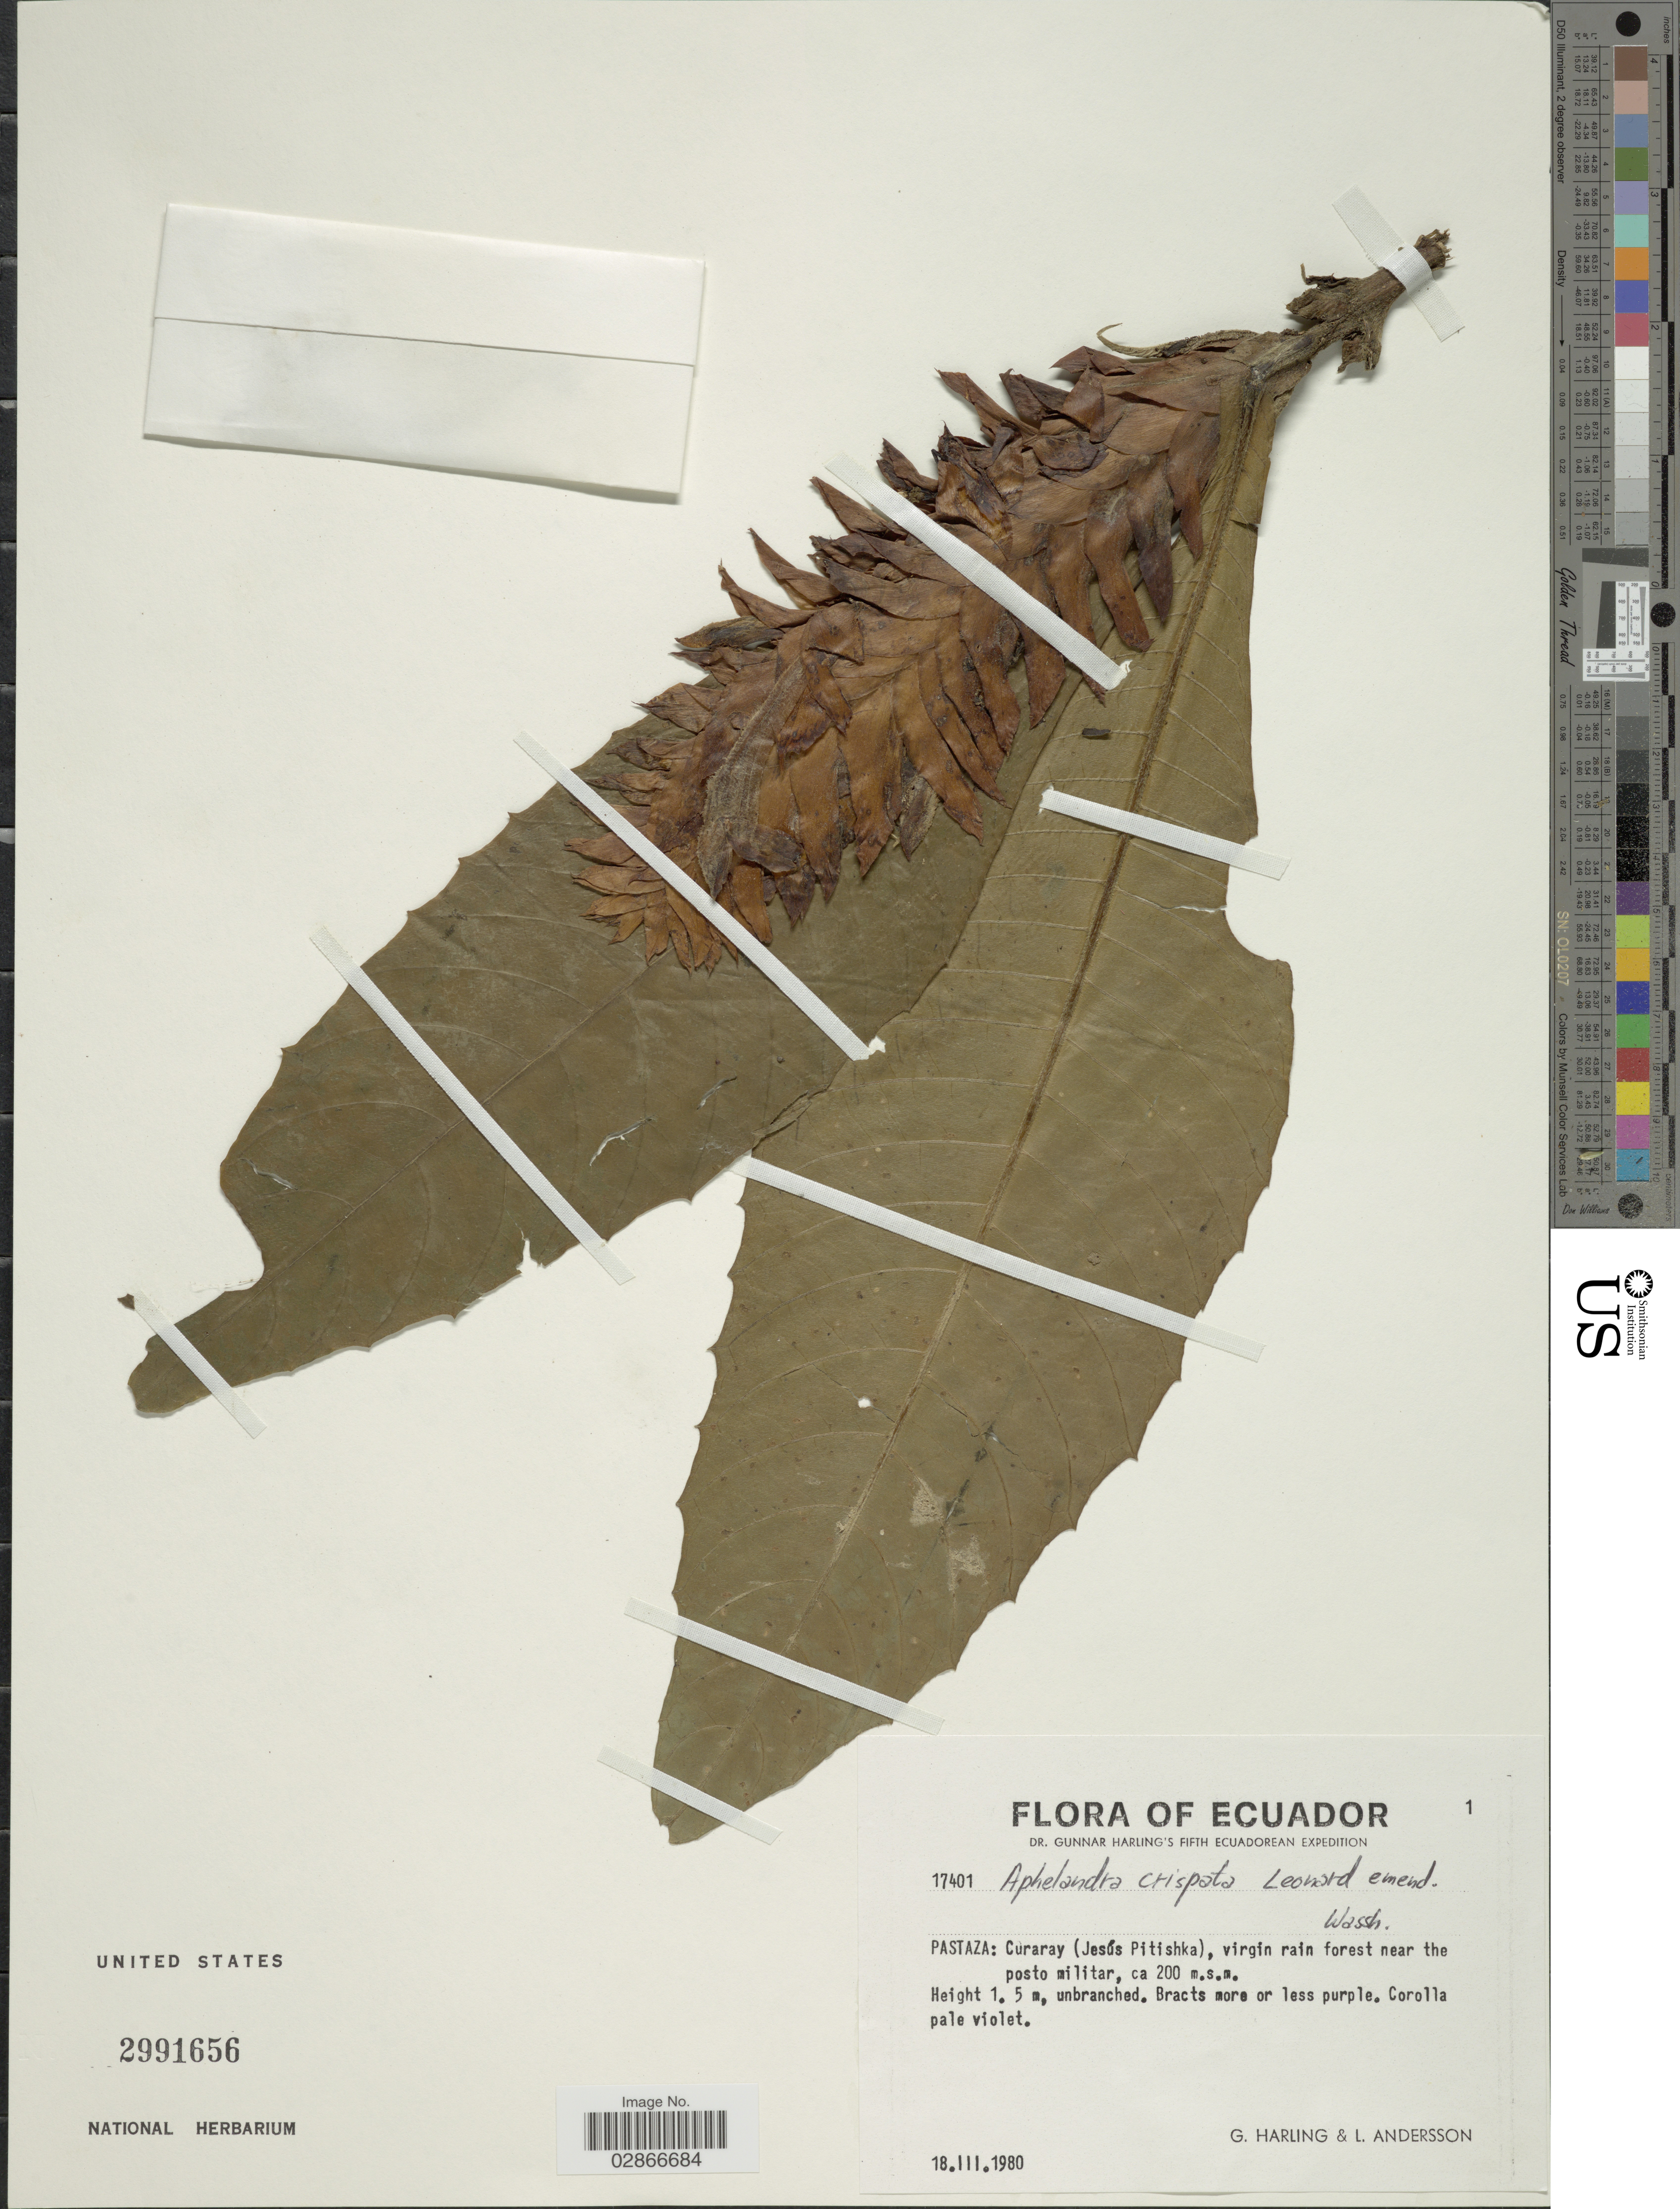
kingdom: Plantae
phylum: Tracheophyta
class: Magnoliopsida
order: Lamiales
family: Acanthaceae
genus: Aphelandra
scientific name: Aphelandra crispata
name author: Leonard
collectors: G. Harling & L. Andersson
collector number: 17401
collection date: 1980-03-18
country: Ecuador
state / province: Pastaza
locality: Curaray (Jesús Pitishka), virgin rain forest near the posto militar.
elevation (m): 200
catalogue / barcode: US 2991656